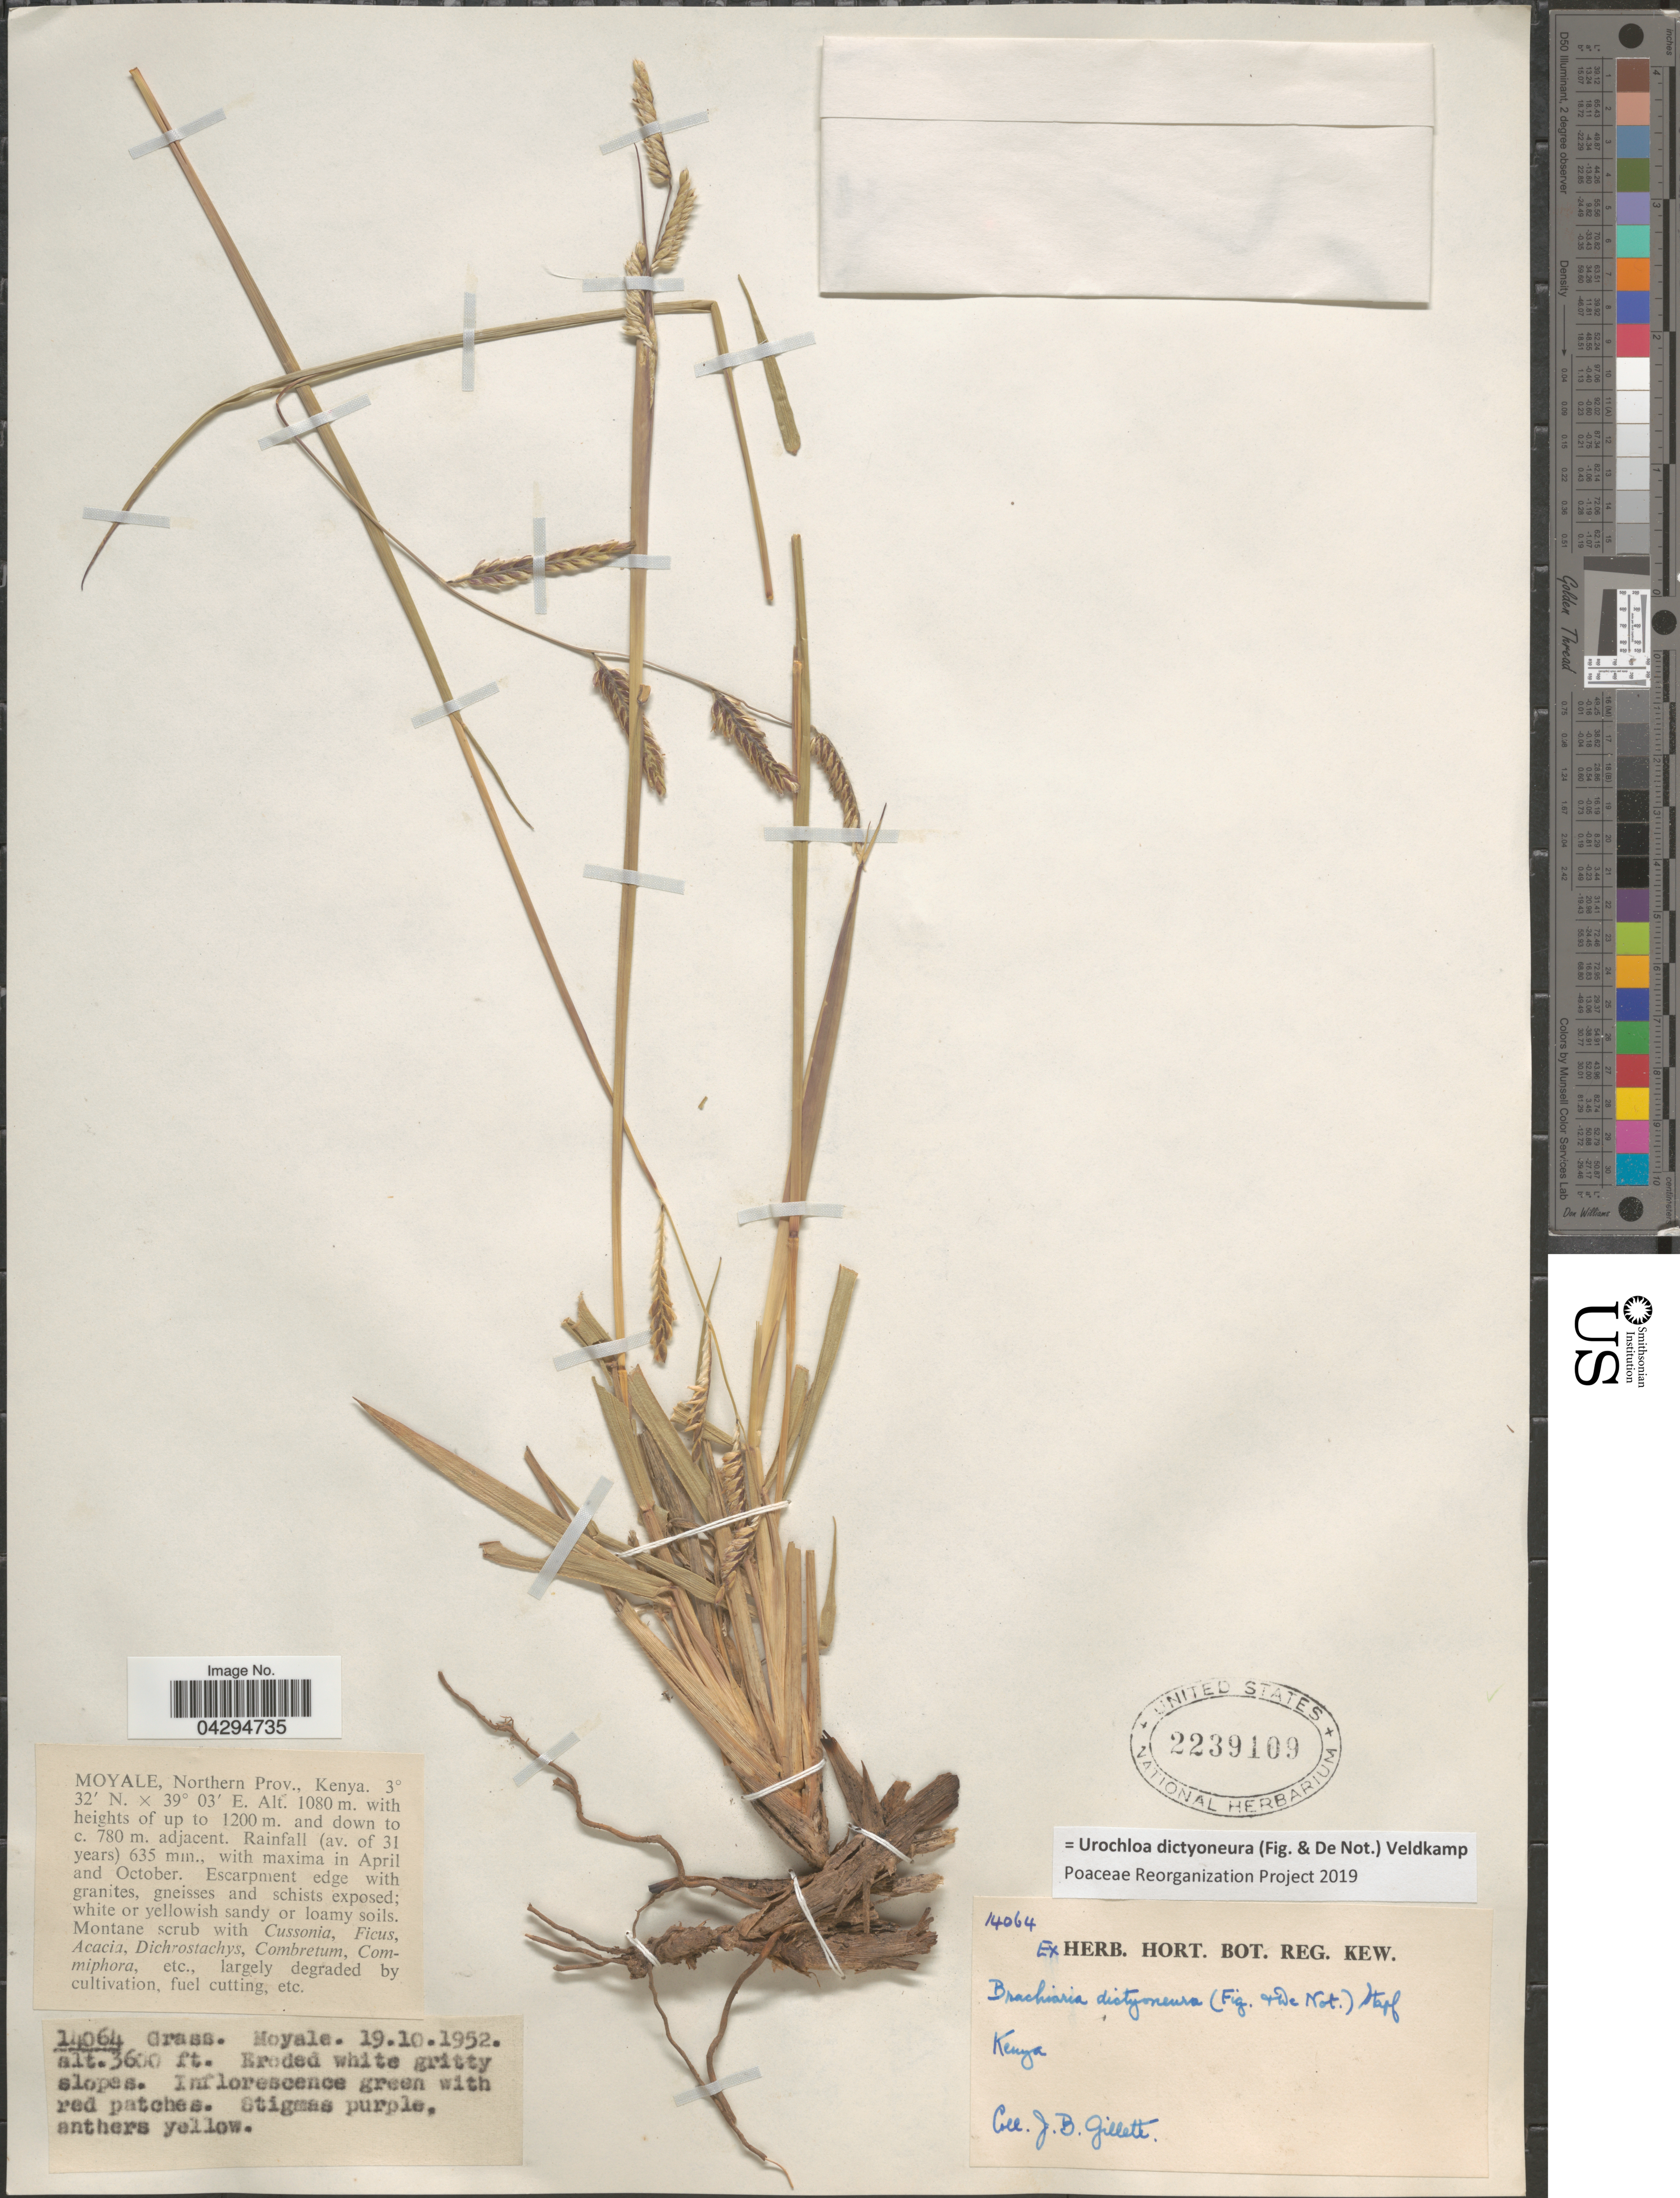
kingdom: Plantae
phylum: Tracheophyta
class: Liliopsida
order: Poales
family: Poaceae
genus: Urochloa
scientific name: Urochloa dictyoneura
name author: (Fig. & De Not.) Veldkamp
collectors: J. B. Gillett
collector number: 14064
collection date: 1952-10-19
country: Kenya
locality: Moyale, Northern Prov.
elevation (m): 1080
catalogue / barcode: US 2239109